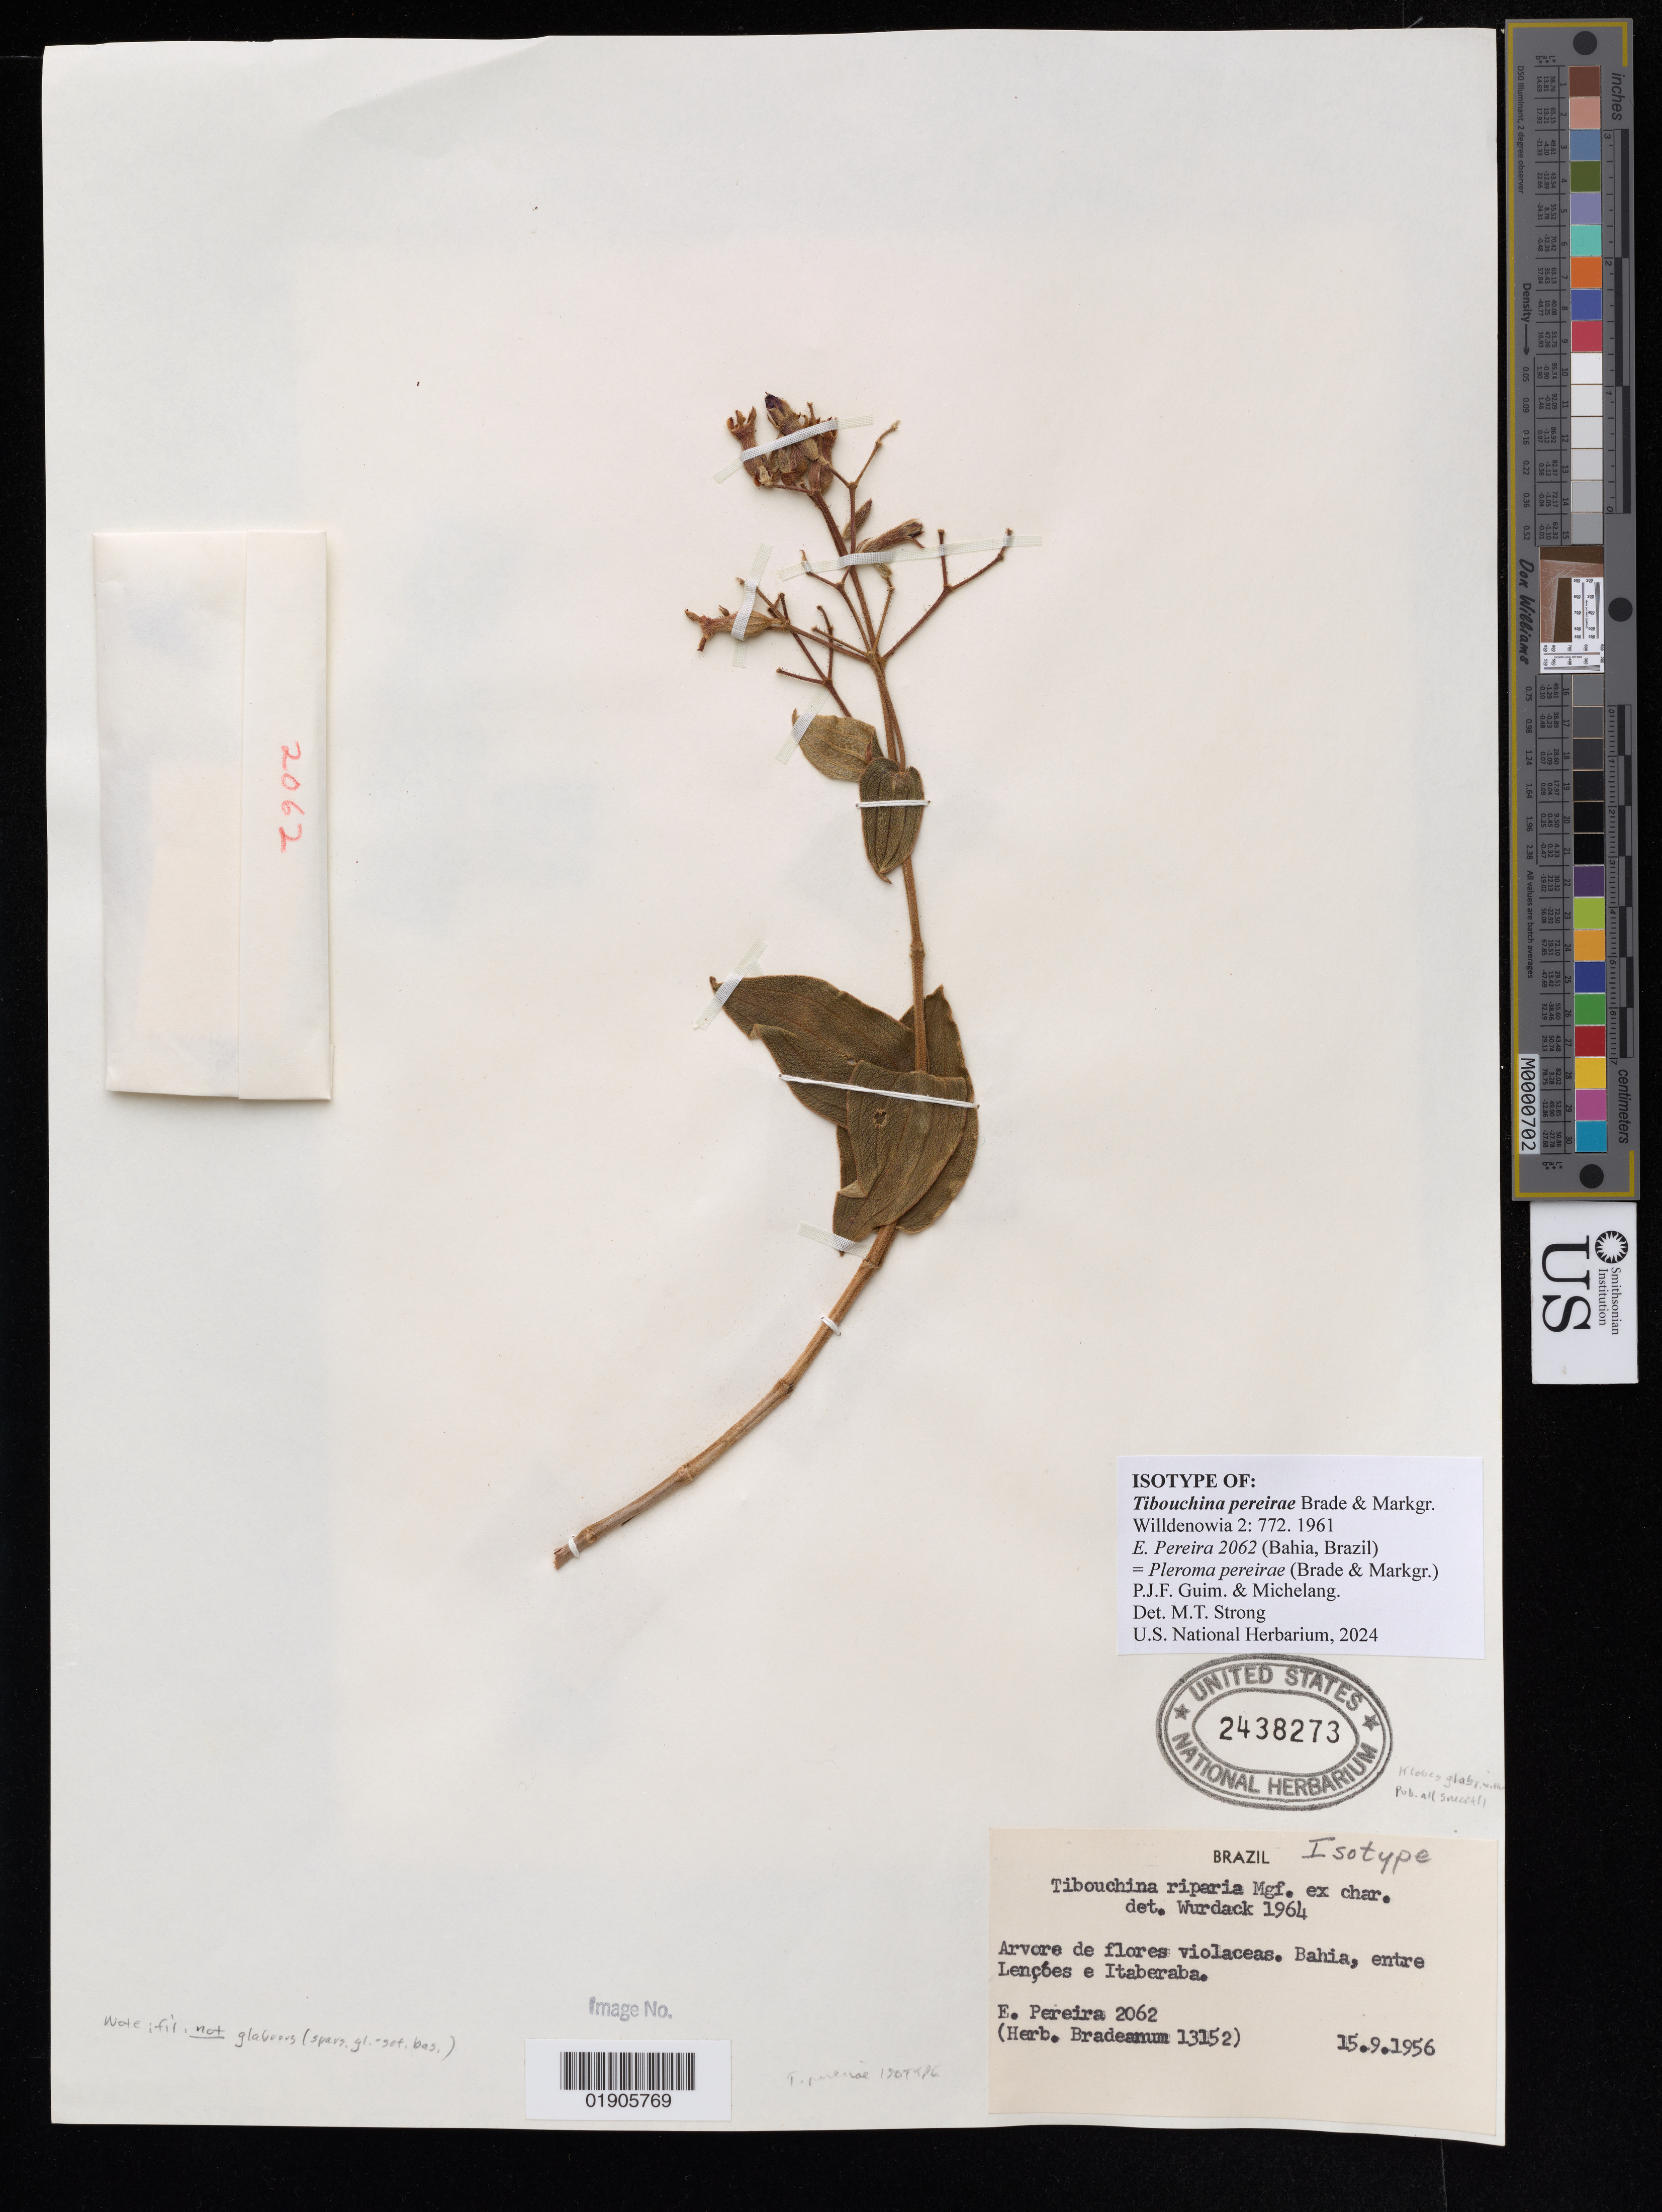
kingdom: Plantae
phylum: Tracheophyta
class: Magnoliopsida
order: Myrtales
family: Melastomataceae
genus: Tibouchina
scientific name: Tibouchina pereirae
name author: Brade & Markgr.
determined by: Strong, Mark T., (BOT), Smithsonian Institution - National Museum of Natural History (UNITED STATES)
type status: Isotype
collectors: E. Pereira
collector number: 2062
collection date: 1956-09-15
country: Brazil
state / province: Bahia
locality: Entre Lençóis e Itaberaba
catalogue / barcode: US 2438273